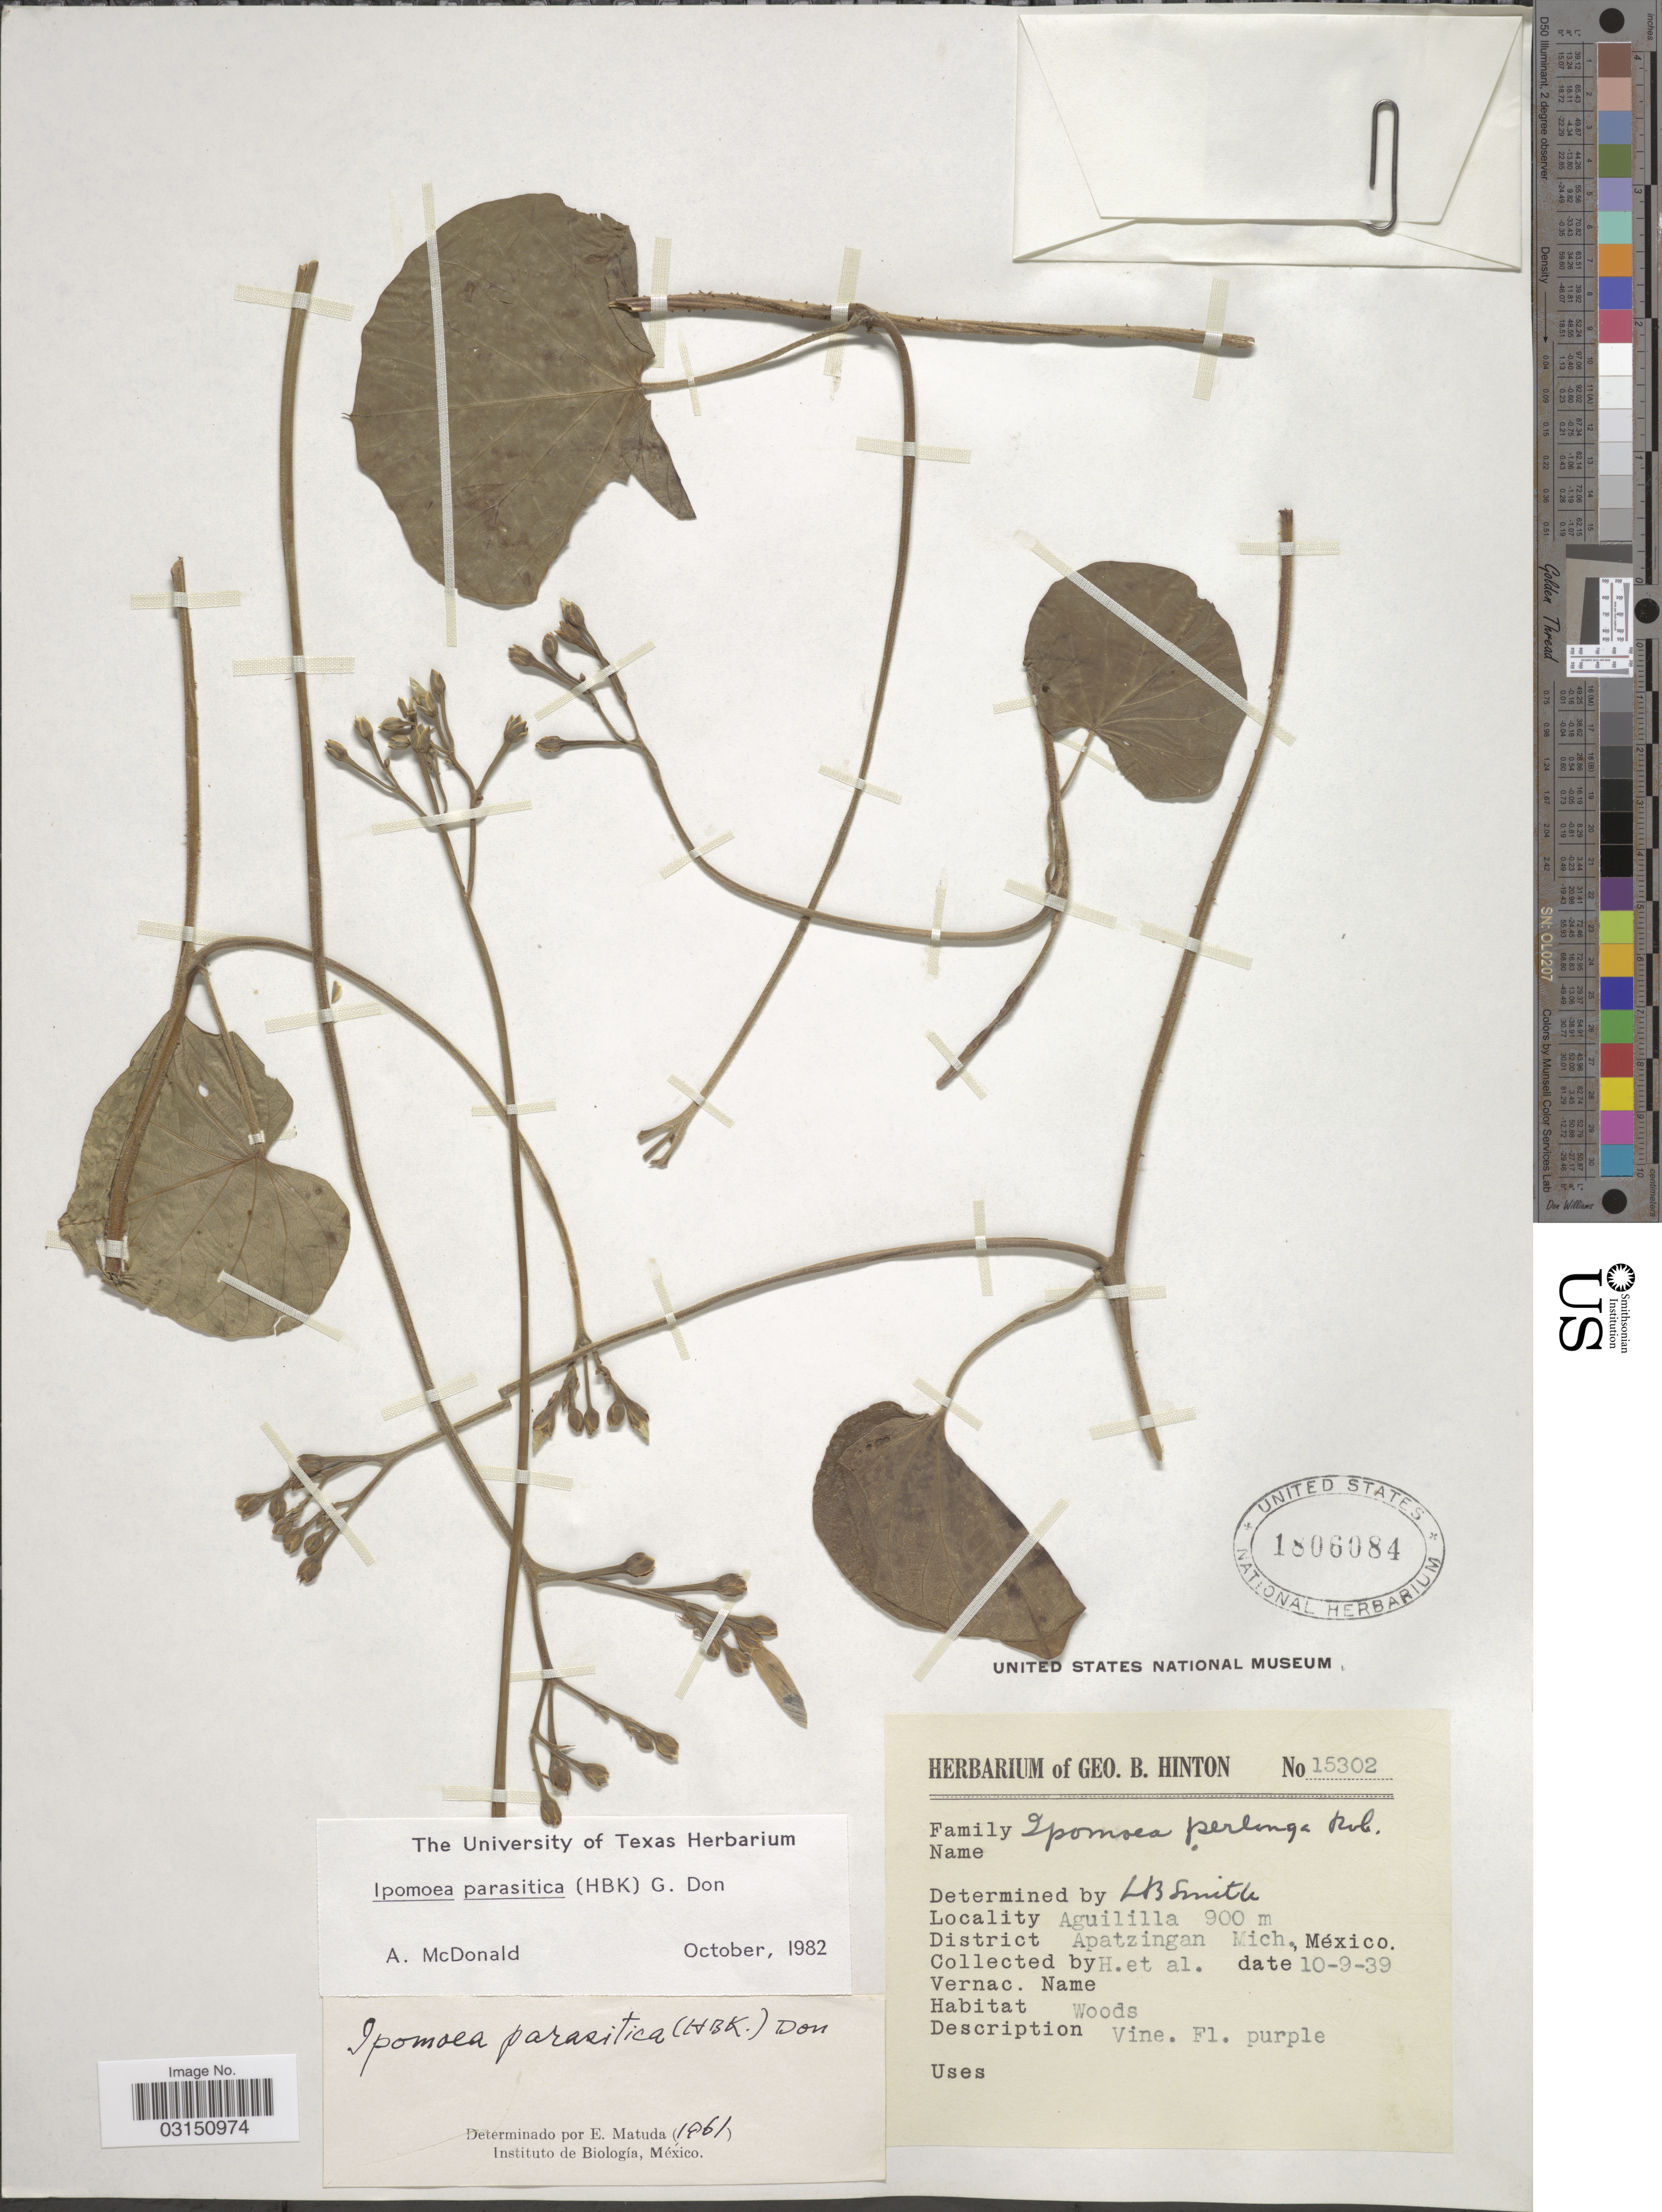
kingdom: Plantae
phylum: Tracheophyta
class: Magnoliopsida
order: Solanales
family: Convolvulaceae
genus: Ipomoea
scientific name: Ipomoea parasitica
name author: (Kunth) G. Don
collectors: G. B. Hinton & et al.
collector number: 15302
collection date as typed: Transcribed d/m/y: 10/9/39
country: Mexico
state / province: Michoacán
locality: Aguililla. District Apatzingan.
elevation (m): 900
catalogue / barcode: US 1806084